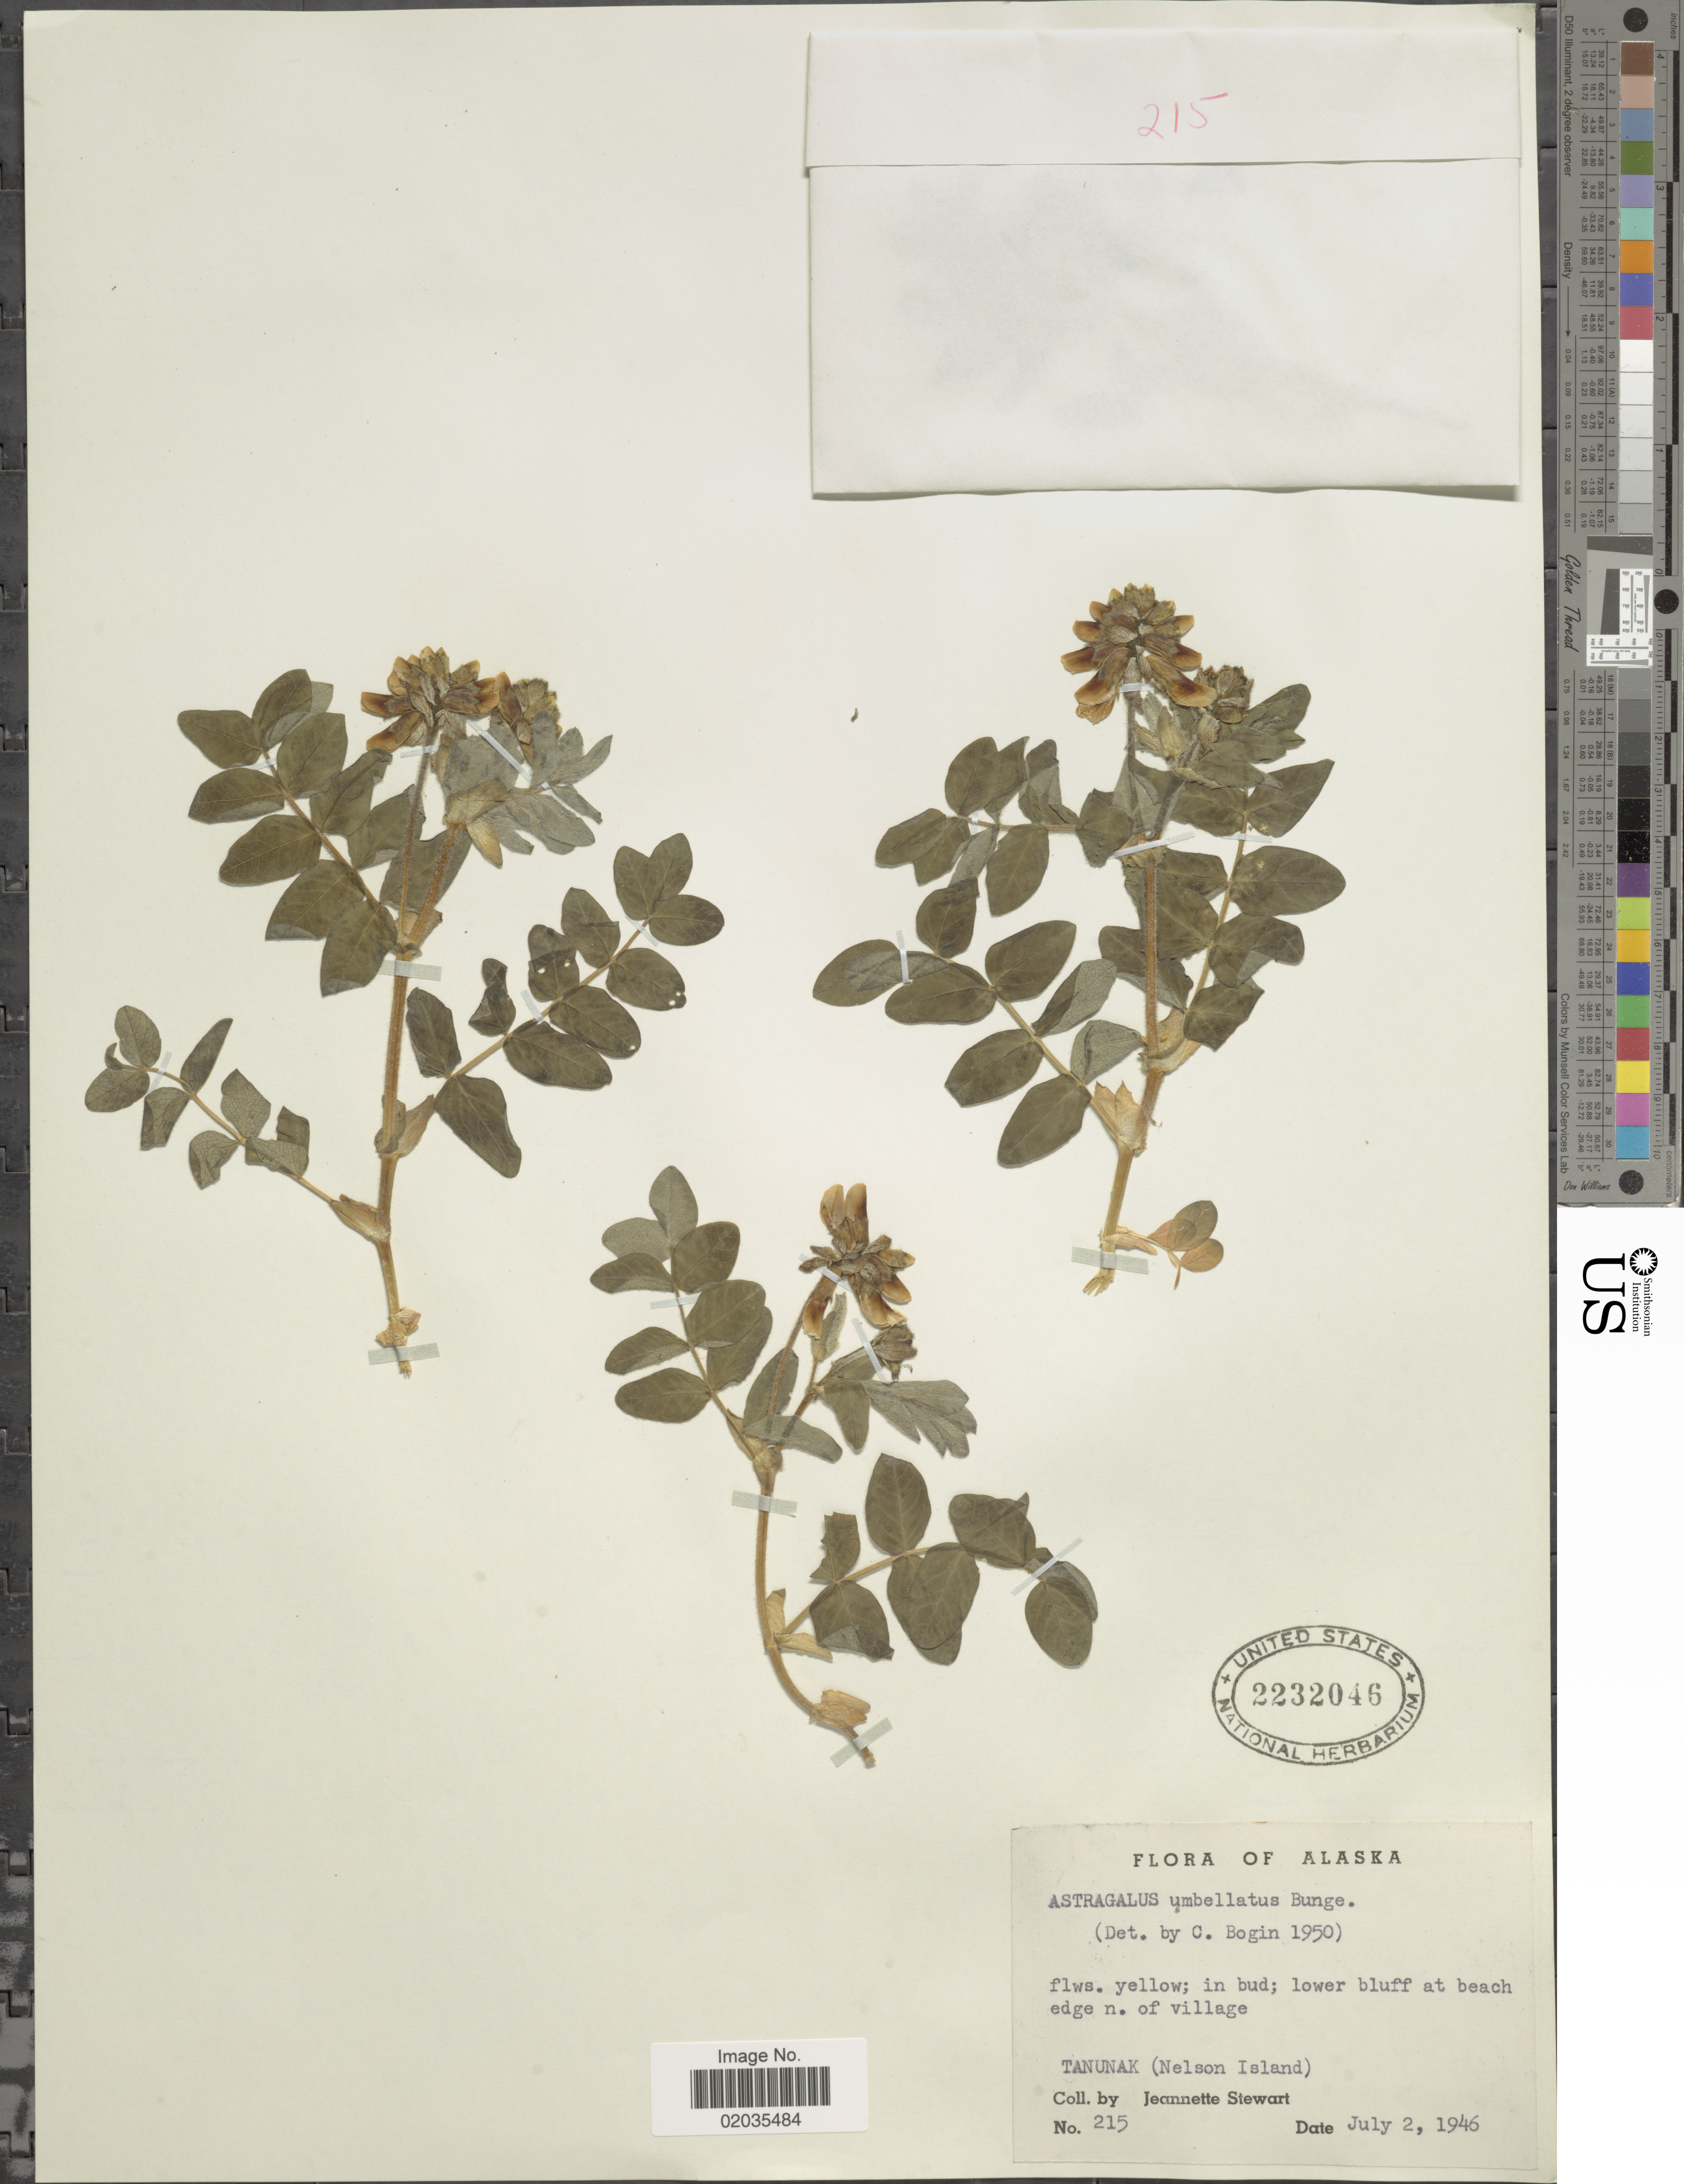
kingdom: Plantae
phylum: Tracheophyta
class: Magnoliopsida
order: Fabales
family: Fabaceae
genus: Astragalus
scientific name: Astragalus umbellatus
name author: Bunge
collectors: J. Stewart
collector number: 215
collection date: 1946-07-02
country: United States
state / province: Alaska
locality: Tanunak (Nelson Island)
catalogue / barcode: US 2232046